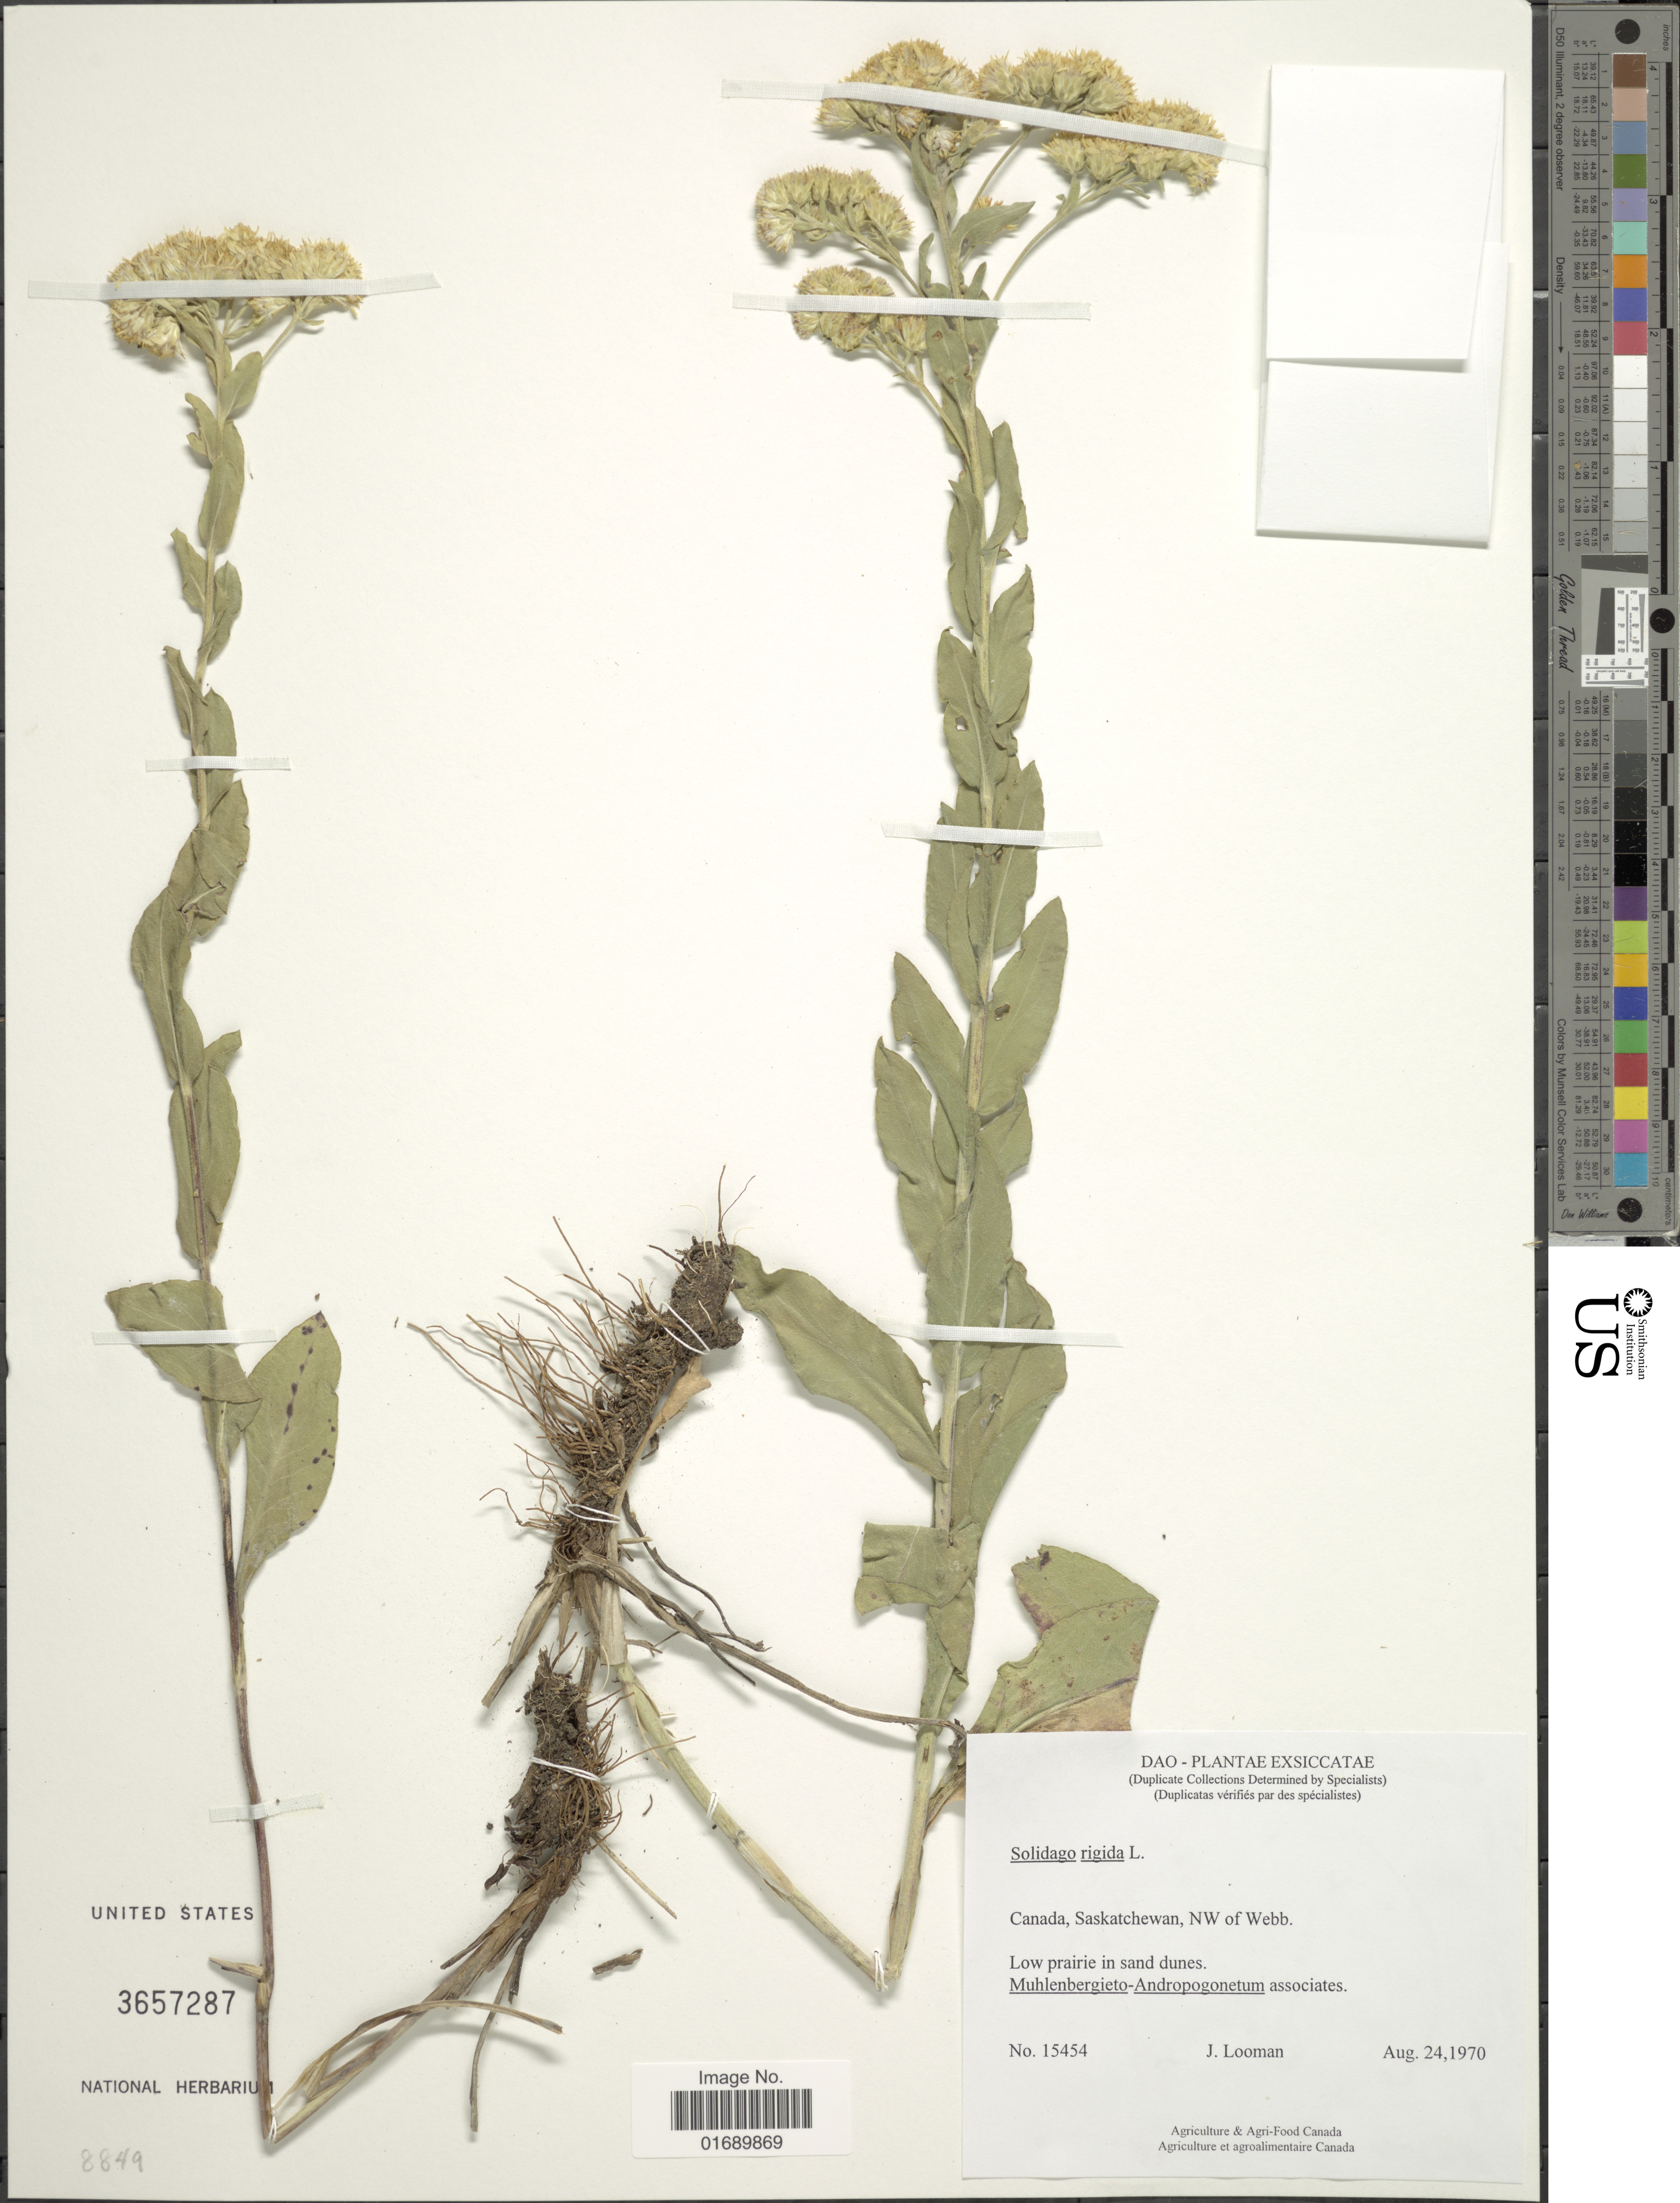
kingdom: Plantae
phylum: Tracheophyta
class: Magnoliopsida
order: Asterales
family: Asteraceae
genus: Solidago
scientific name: Solidago rigida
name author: L.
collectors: J. Looman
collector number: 15454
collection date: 1970-08-24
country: Canada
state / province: Saskatchewan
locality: NW of Webb, Low prairie in sand dunes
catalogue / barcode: US 3657287